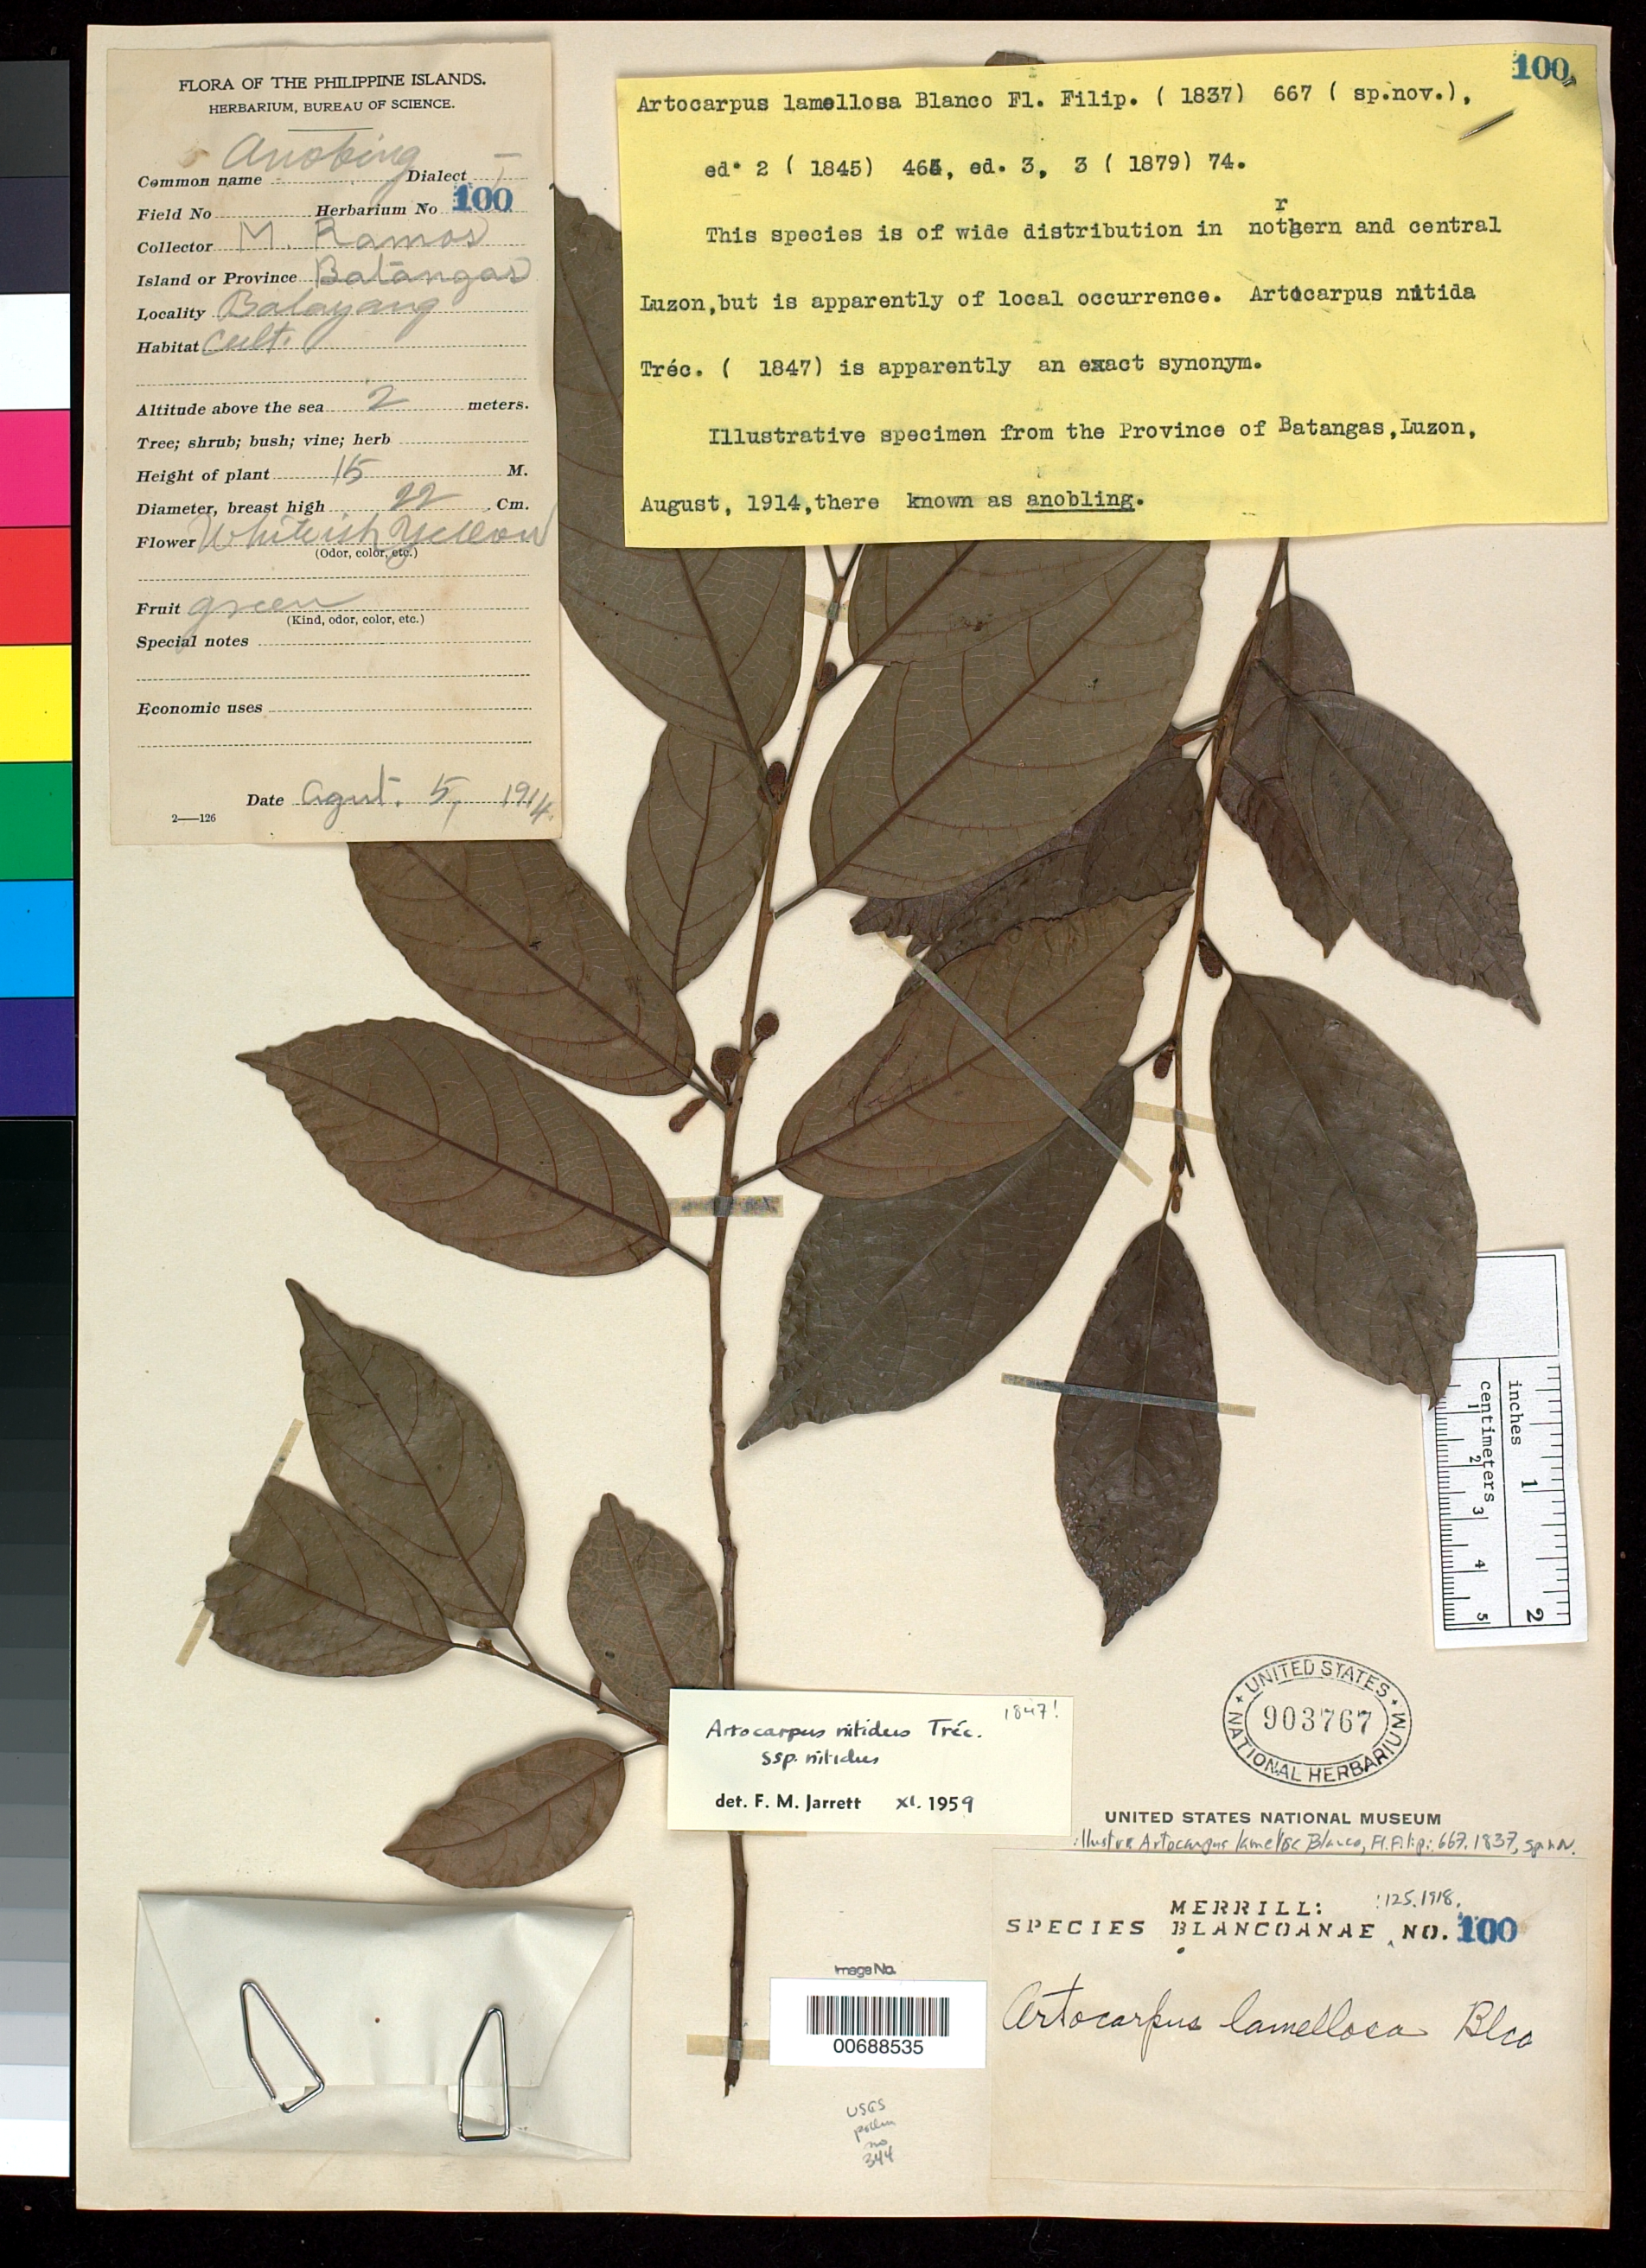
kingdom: Plantae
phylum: Tracheophyta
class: Magnoliopsida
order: Rosales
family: Moraceae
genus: Artocarpus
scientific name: Artocarpus nitidus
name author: Trécul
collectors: M. Ramos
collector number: Sp. Blancoan. 0100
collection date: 1914-04-05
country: Philippines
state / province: Calabarzon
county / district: Batangas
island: Luzon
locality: Balayang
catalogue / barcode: US 903767